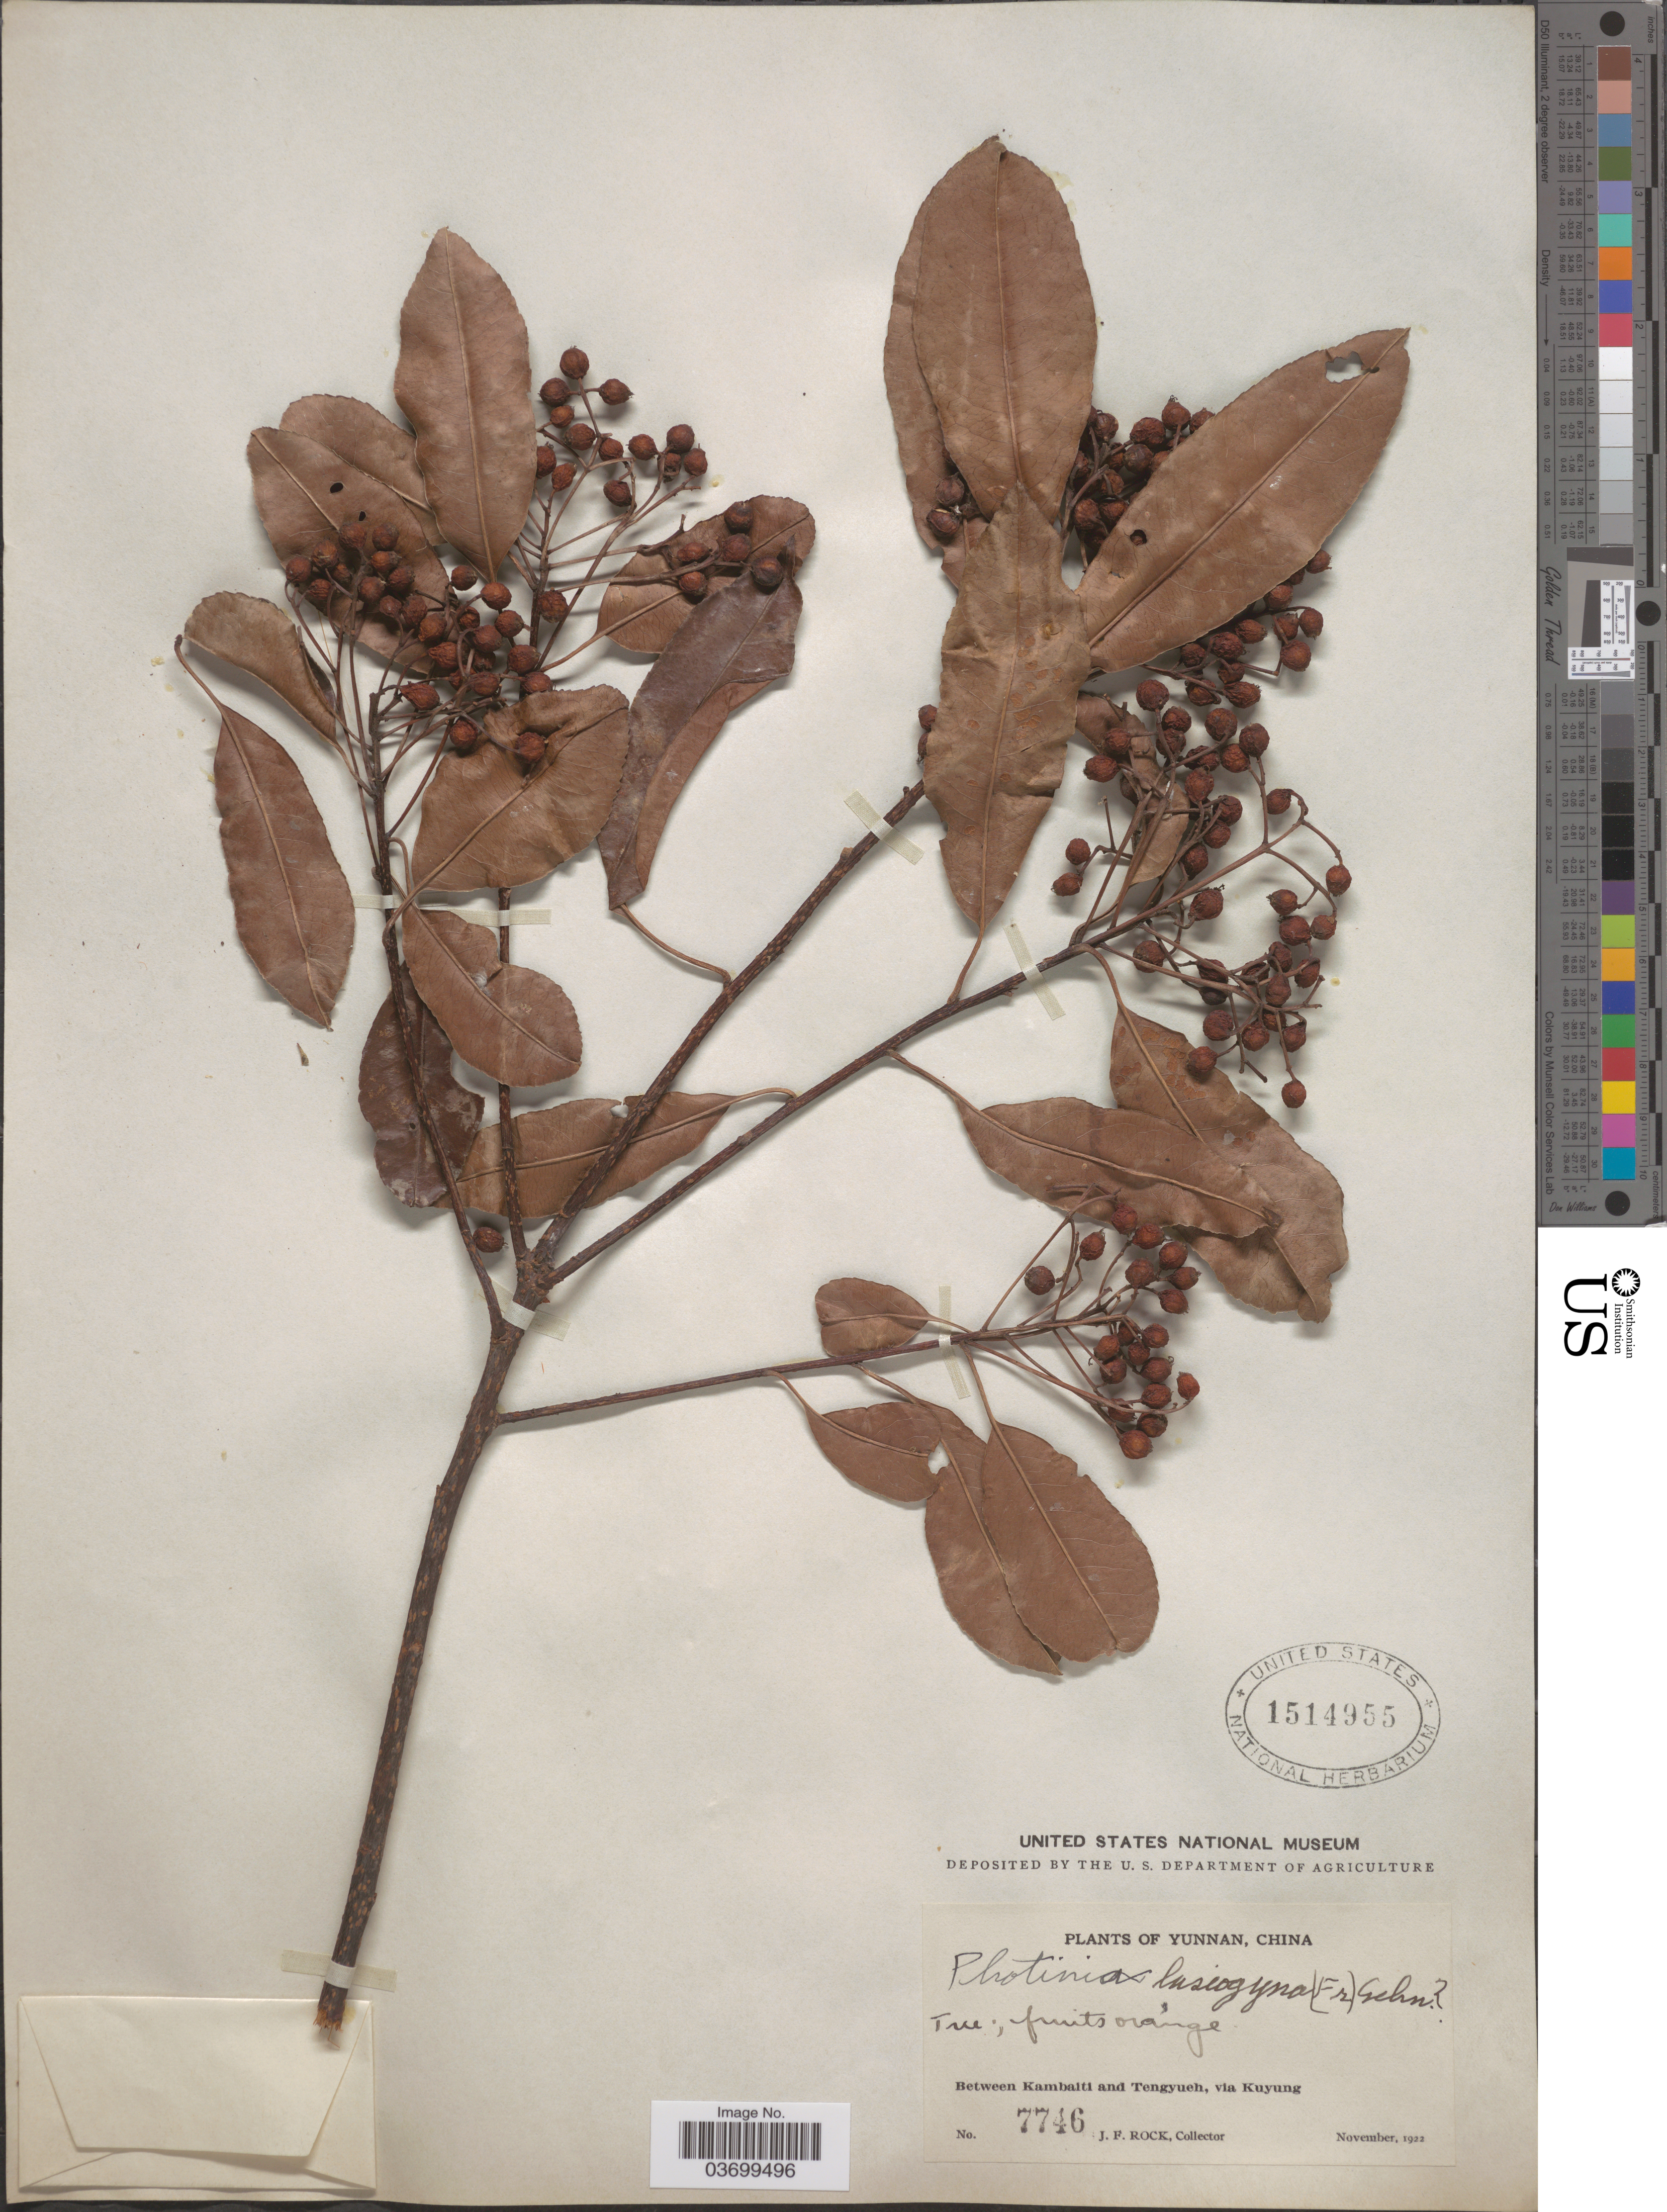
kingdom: Plantae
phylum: Tracheophyta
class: Magnoliopsida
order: Rosales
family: Rosaceae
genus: Photinia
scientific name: Photinia lasiogyna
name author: (Franch.) C.K. Schneid.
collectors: J. Rock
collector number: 7746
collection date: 1922-11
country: China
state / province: Yunnan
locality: Between Kambaiti and Tengyueh, via Kuyung.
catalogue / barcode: US 1514955